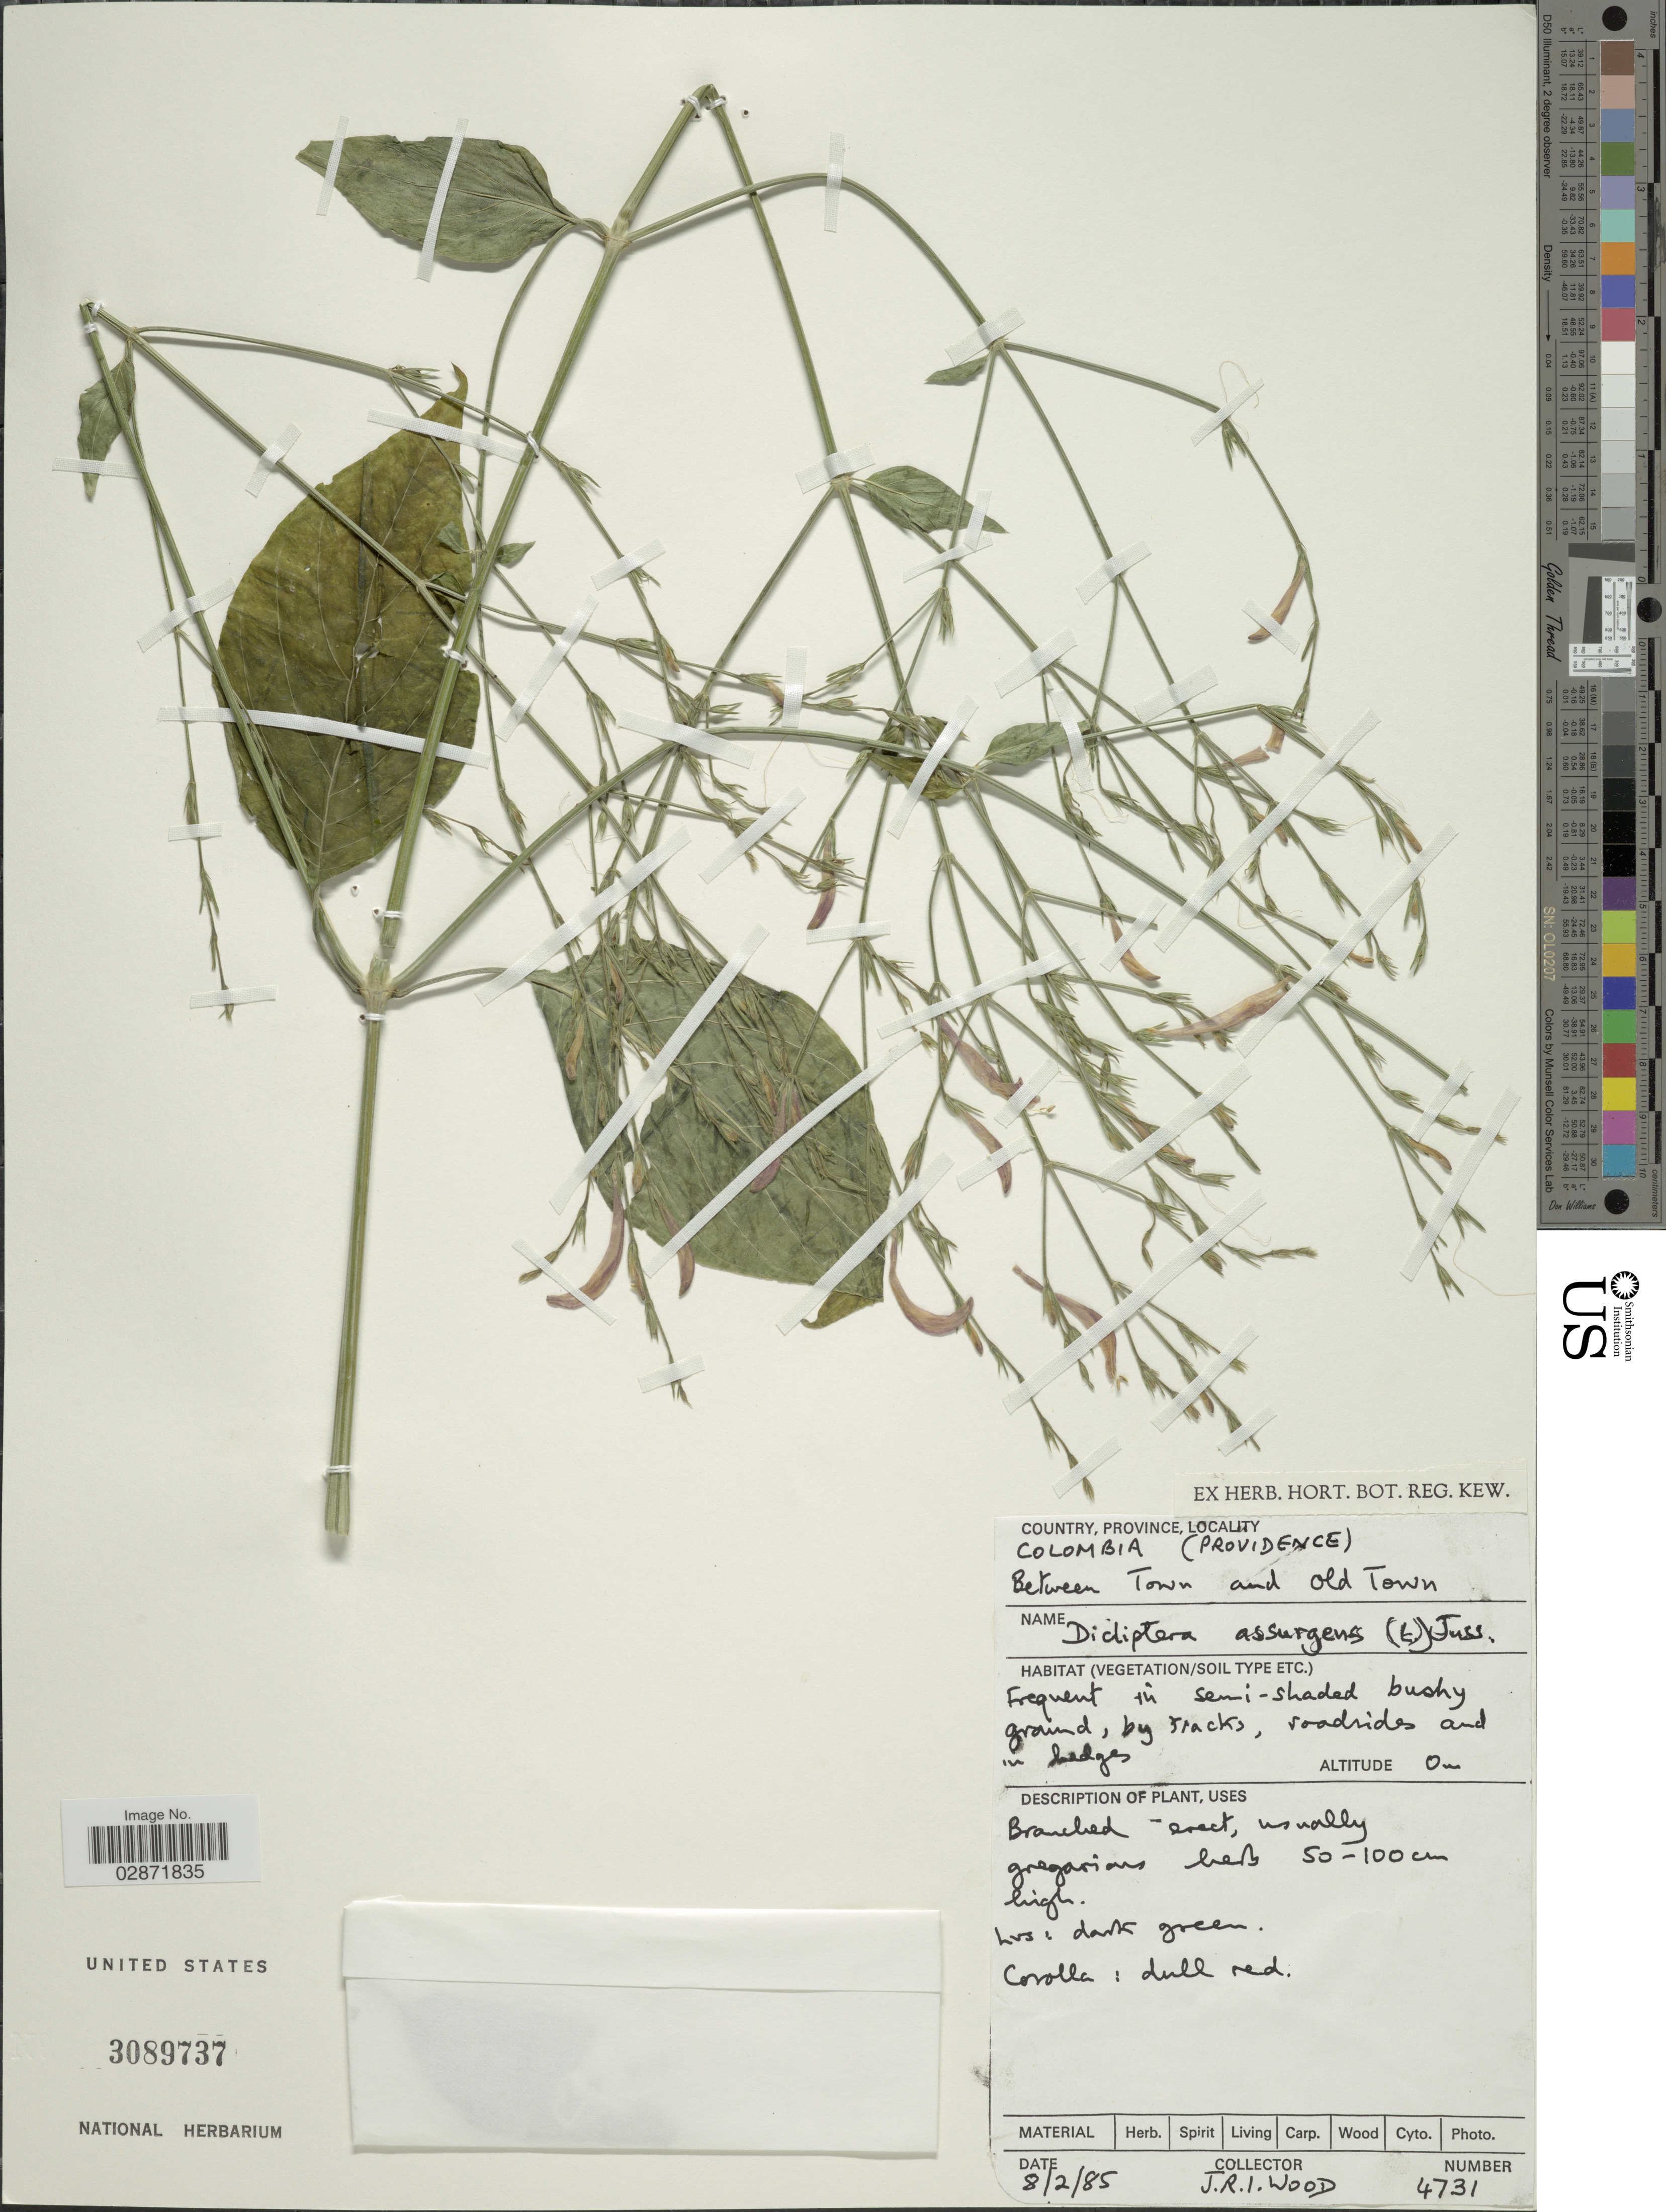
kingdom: Plantae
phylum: Tracheophyta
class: Magnoliopsida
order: Lamiales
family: Acanthaceae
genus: Dicliptera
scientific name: Dicliptera assurgens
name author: (L.) Juss.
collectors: J. R. I. Wood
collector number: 4731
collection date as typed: Transcribed d/m/y: 8/2/85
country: Colombia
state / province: San Andres y Providencia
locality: Between Town and Old Town. (Providence)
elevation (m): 0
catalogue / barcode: US 3089737